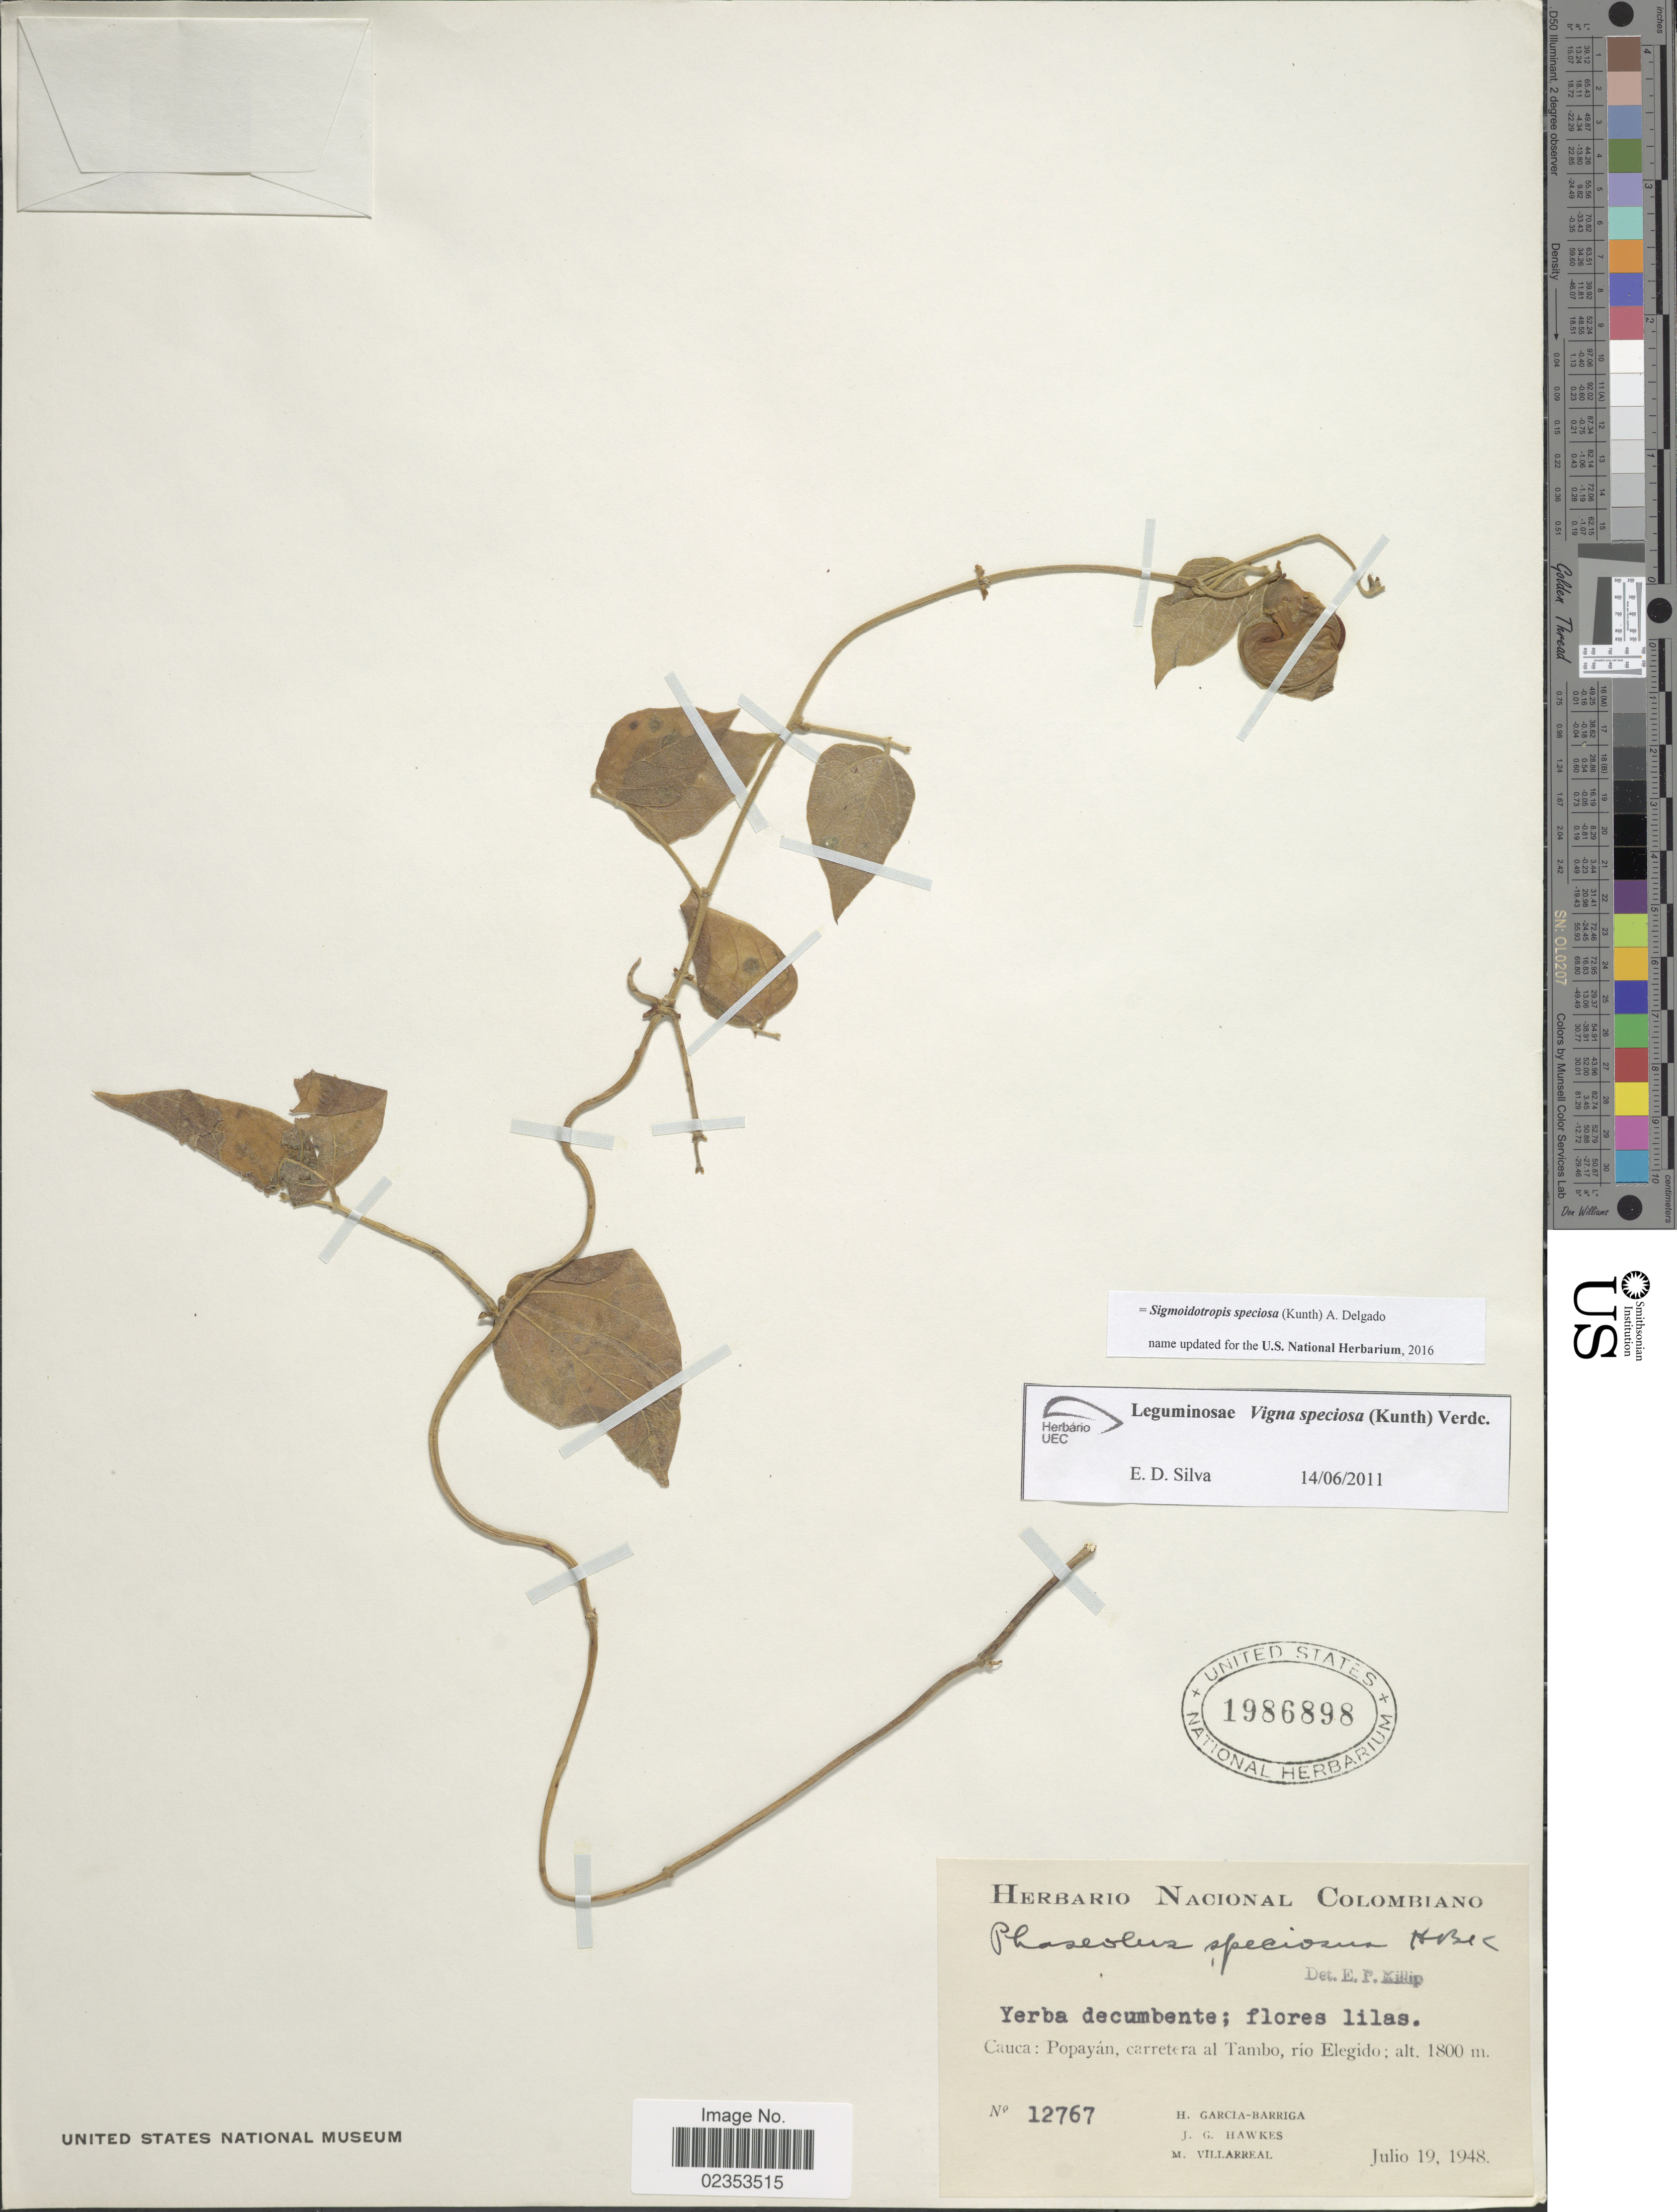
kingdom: Plantae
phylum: Tracheophyta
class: Magnoliopsida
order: Fabales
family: Fabaceae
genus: Sigmoidotropis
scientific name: Sigmoidotropis speciosa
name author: (Kunth) A. Delgado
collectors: H. García Barriga, J. Hawkes & M. Villarreal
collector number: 12767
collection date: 1948-07-19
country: Colombia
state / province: Cauca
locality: Popayan, carretera al Tambo, rio Elegido.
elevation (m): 1800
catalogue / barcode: US 1986898